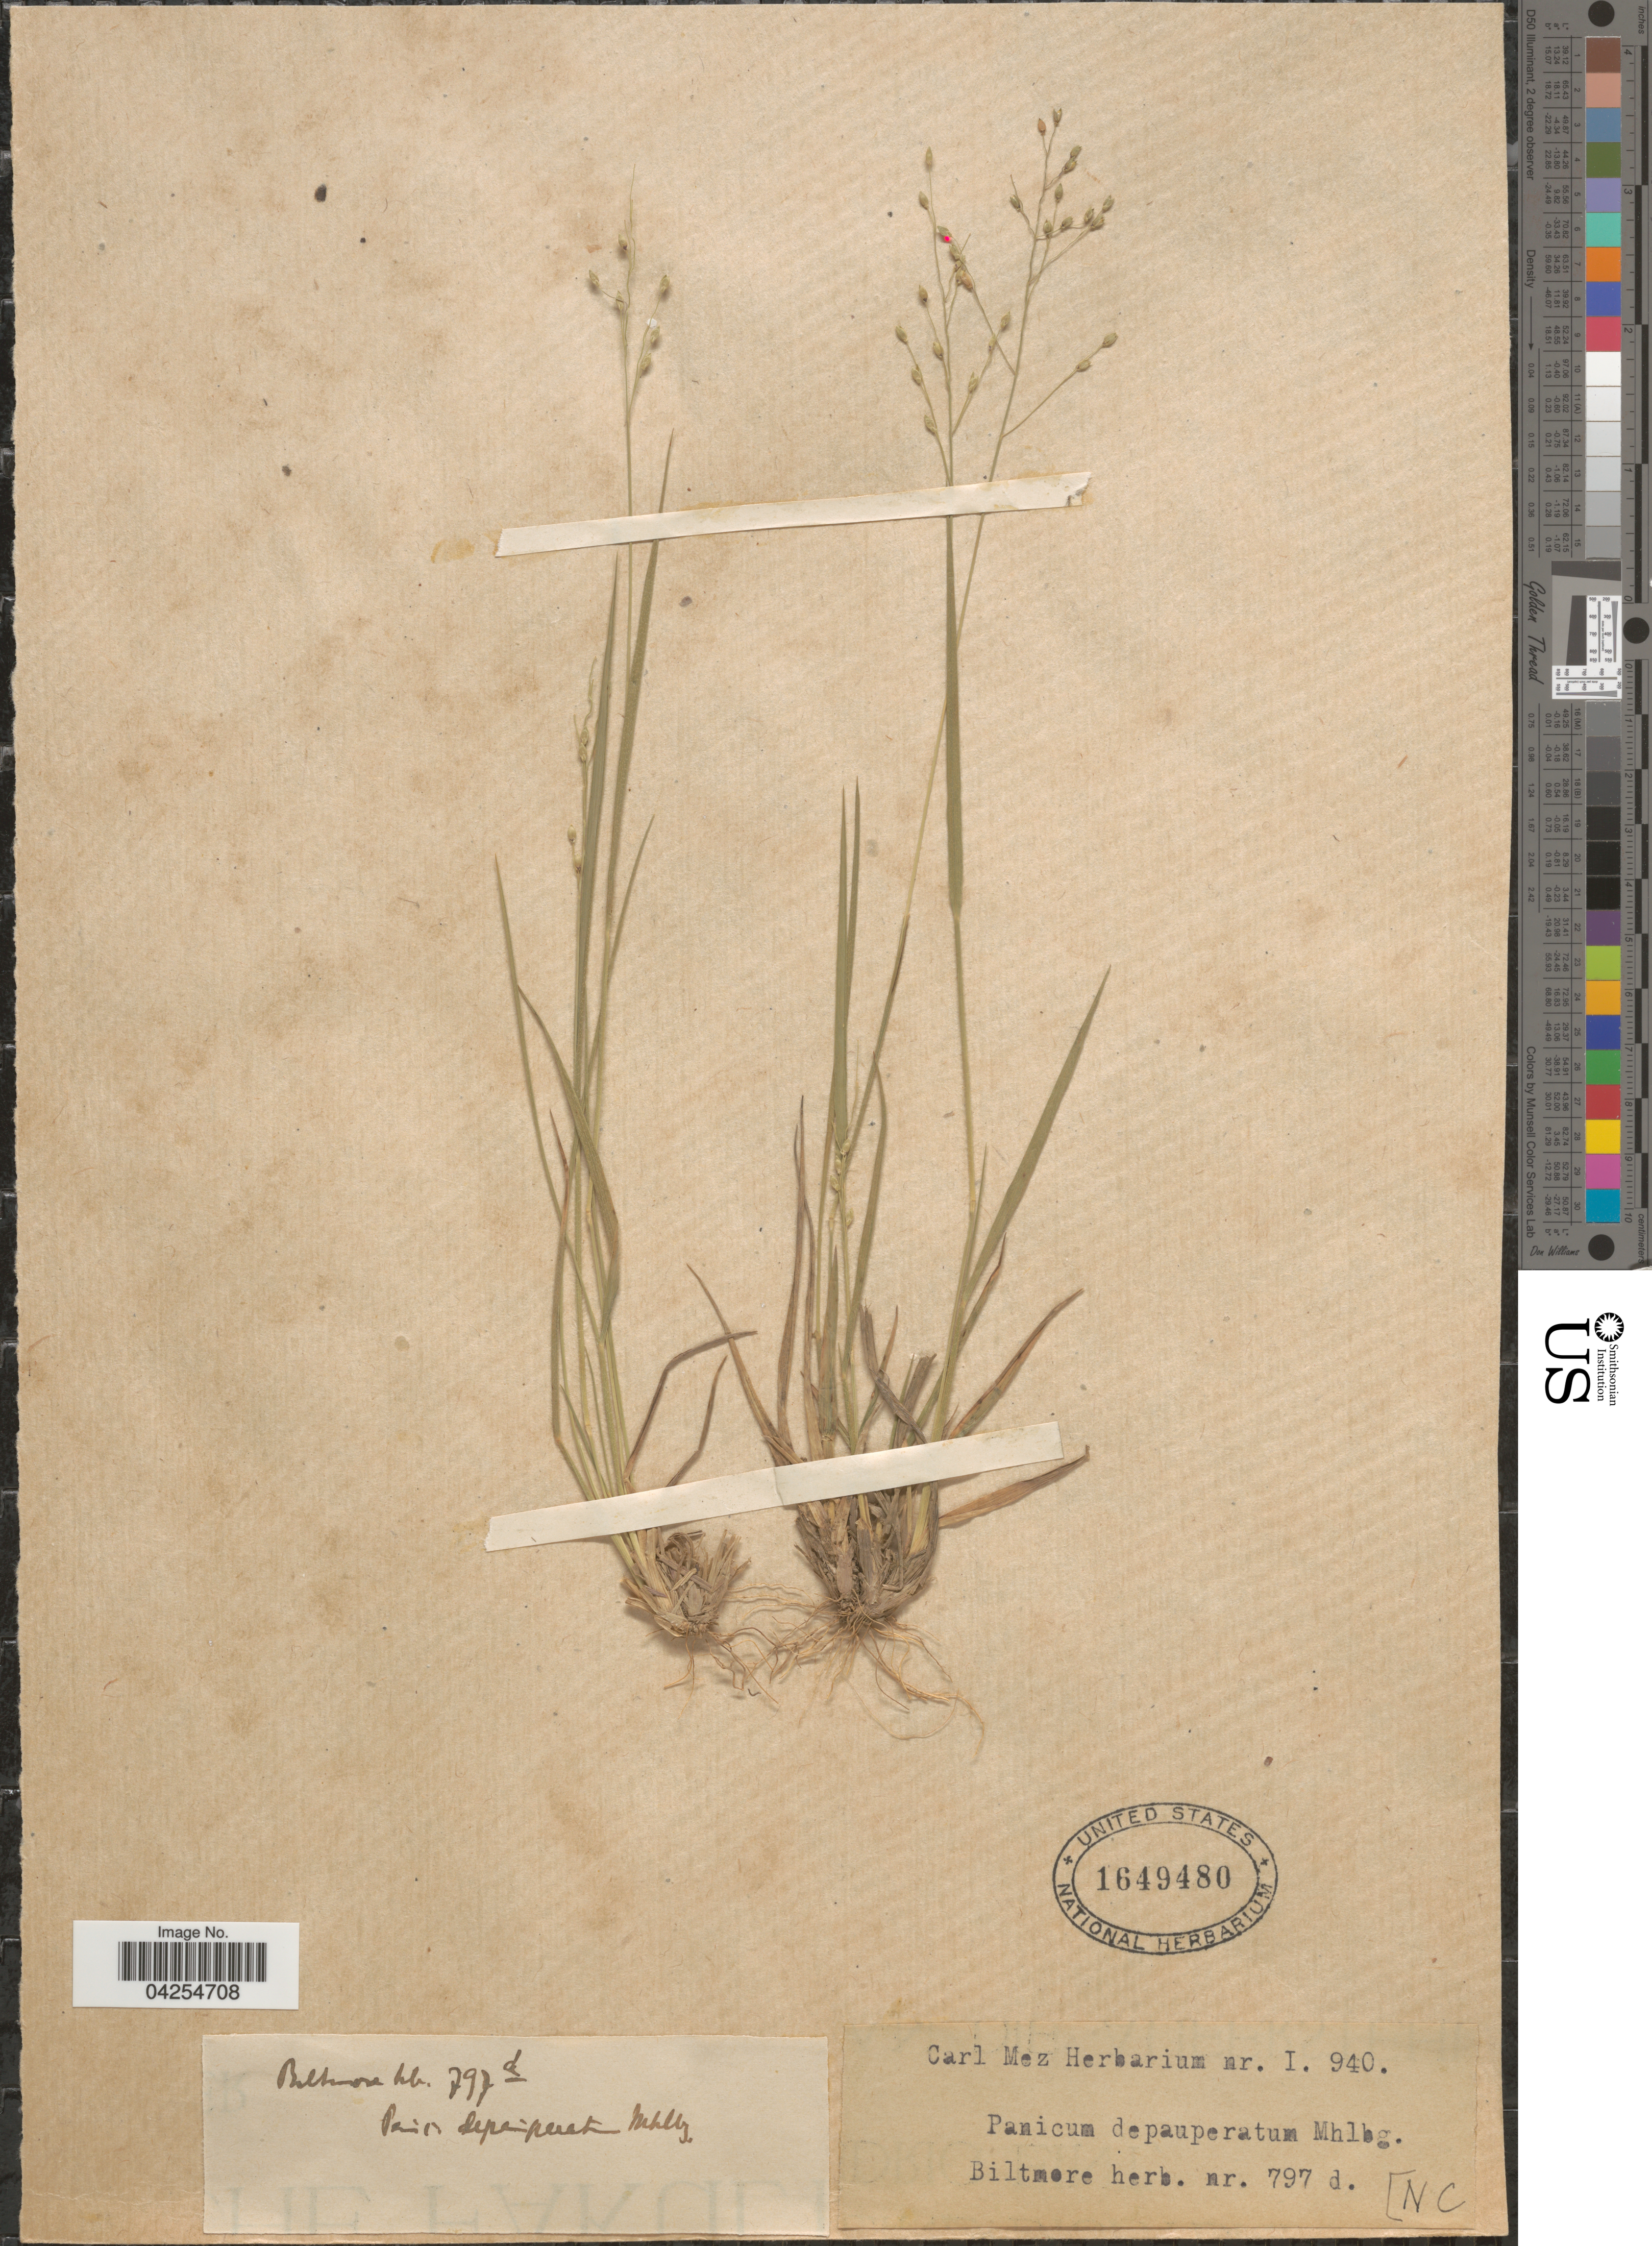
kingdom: Plantae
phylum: Tracheophyta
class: Liliopsida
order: Poales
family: Poaceae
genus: Dichanthelium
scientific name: Dichanthelium depauperatum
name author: (Muhl.) Gould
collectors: ex herb. Biltmore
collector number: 797d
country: United States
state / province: North Carolina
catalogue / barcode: US 1649480